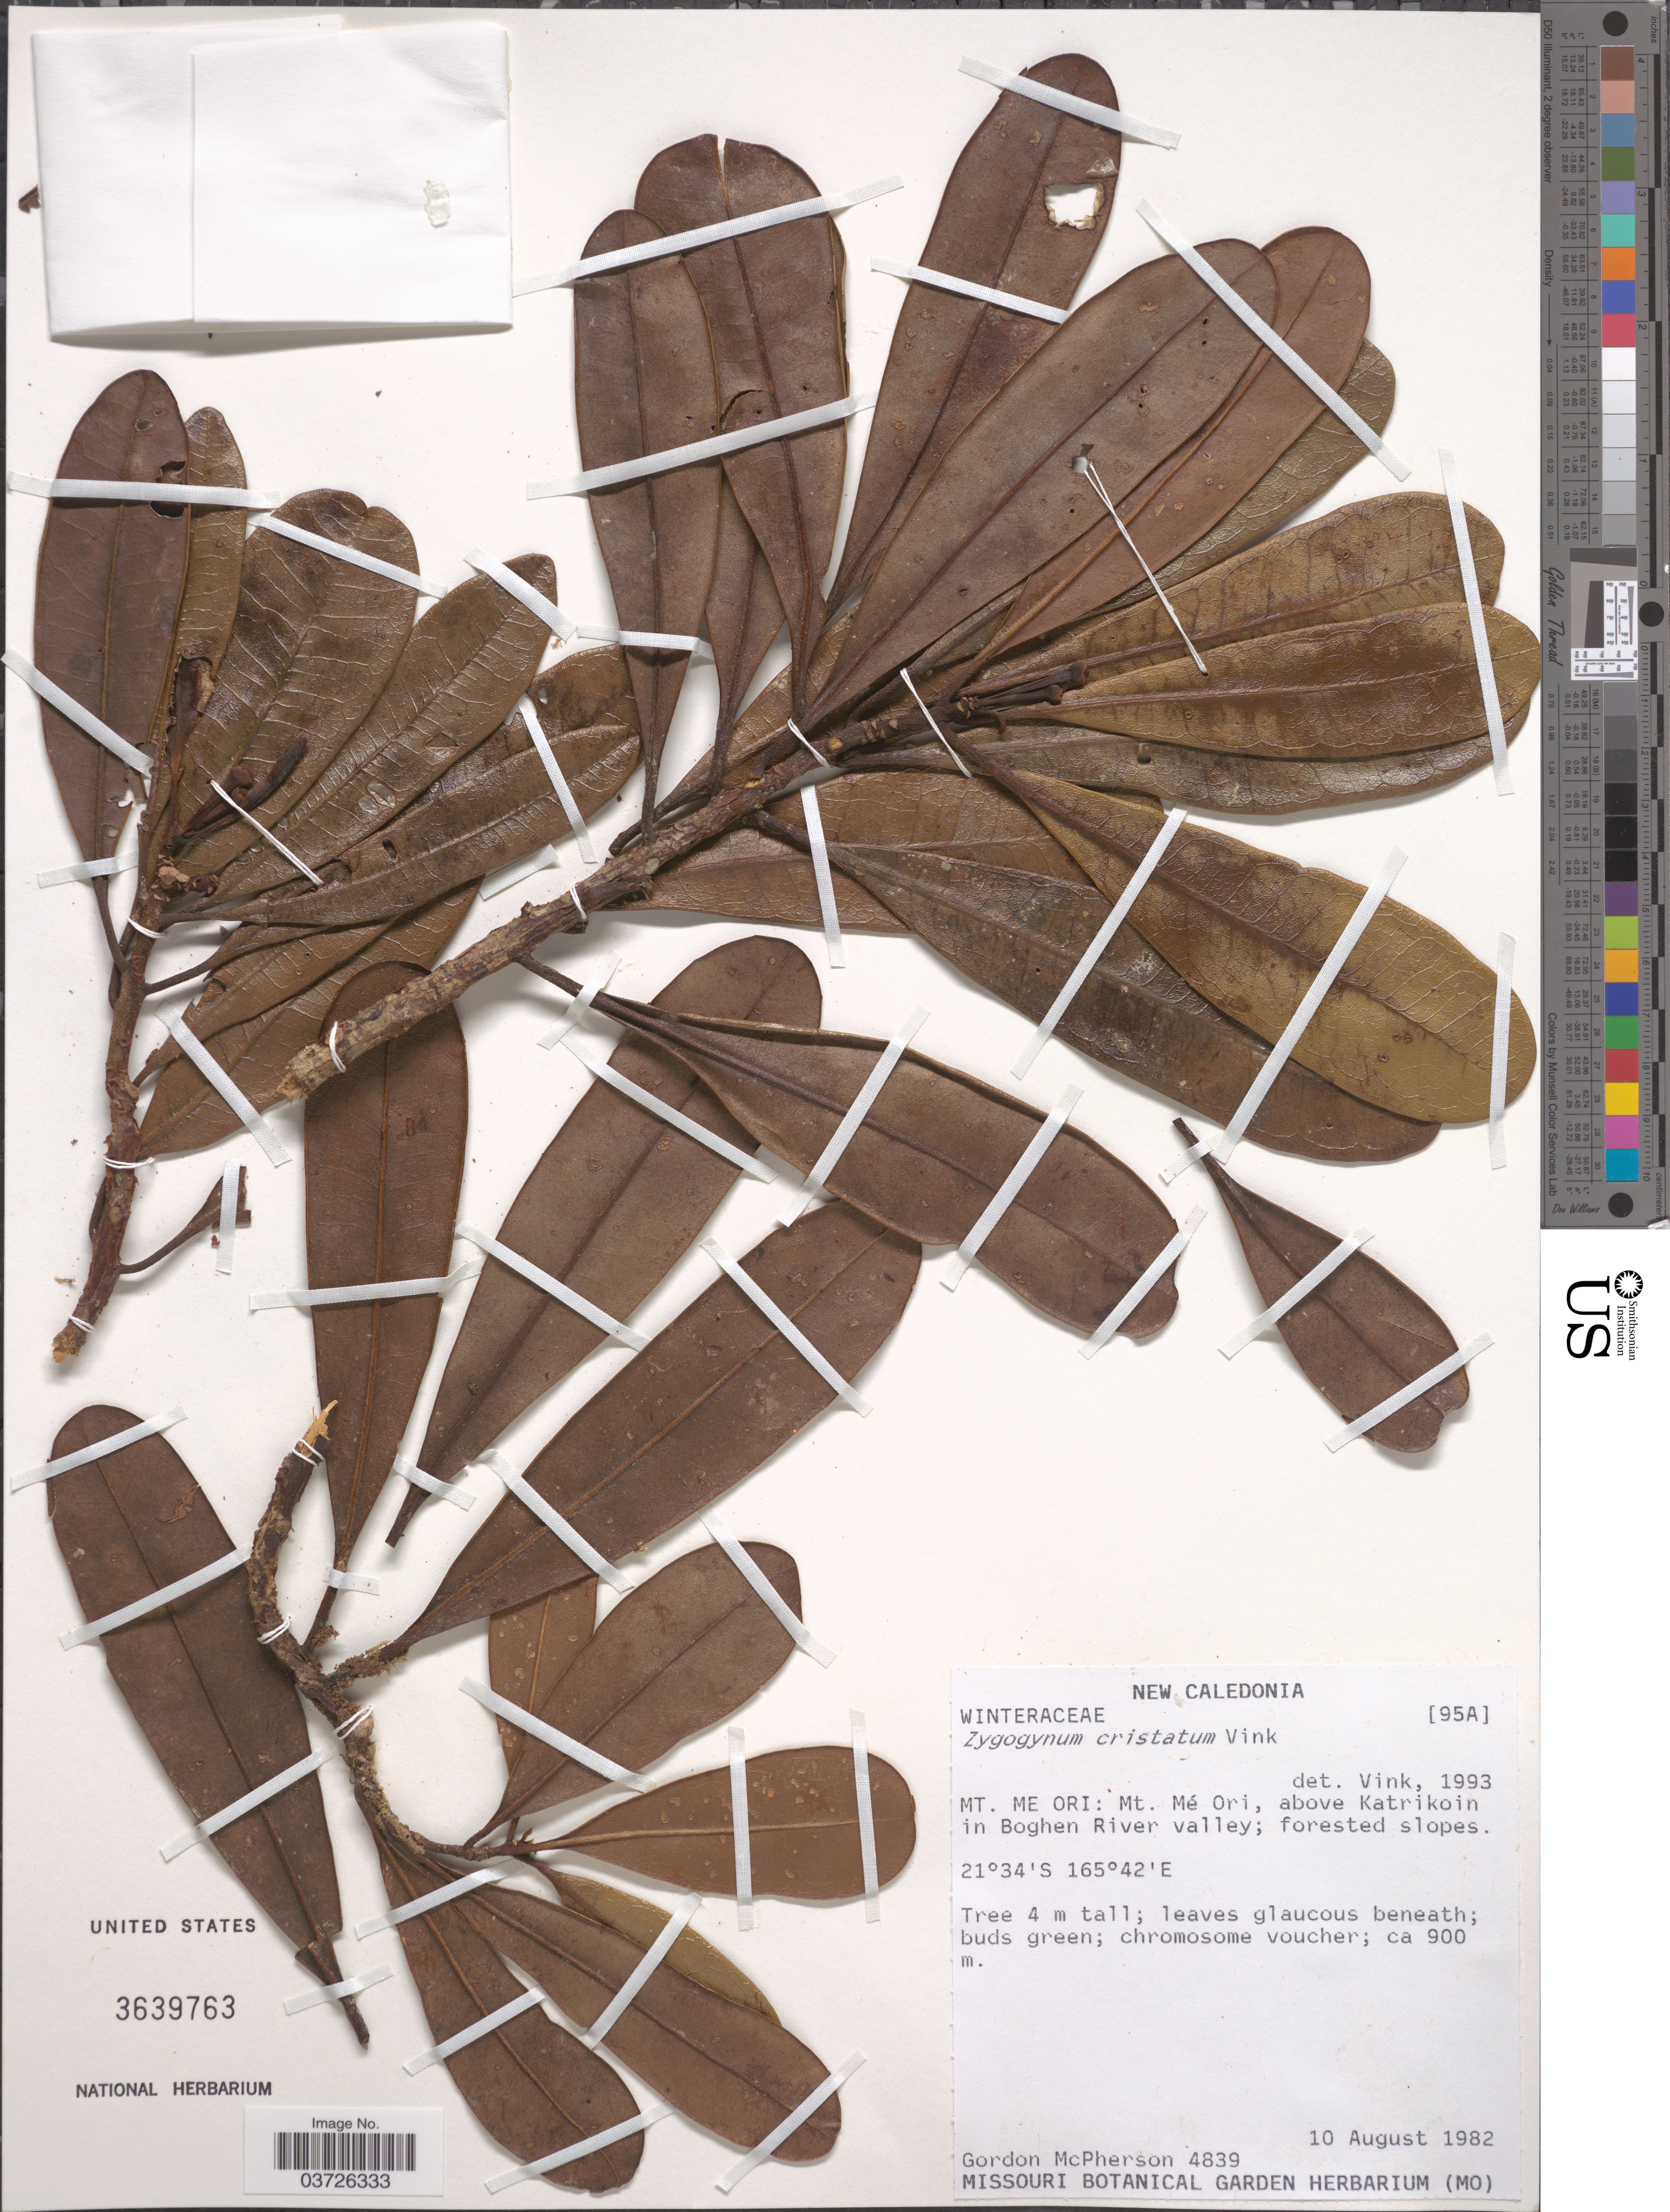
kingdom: Plantae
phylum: Tracheophyta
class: Magnoliopsida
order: Canellales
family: Winteraceae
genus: Zygogynum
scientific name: Zygogynum cristatum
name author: Vink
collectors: G. D. McPherson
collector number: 4839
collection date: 1982-08-10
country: New Caledonia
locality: Mt. Me Ori: Mt. Mé Ori, above Katrikoin in Boghen River valley.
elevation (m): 900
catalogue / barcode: US 3639763